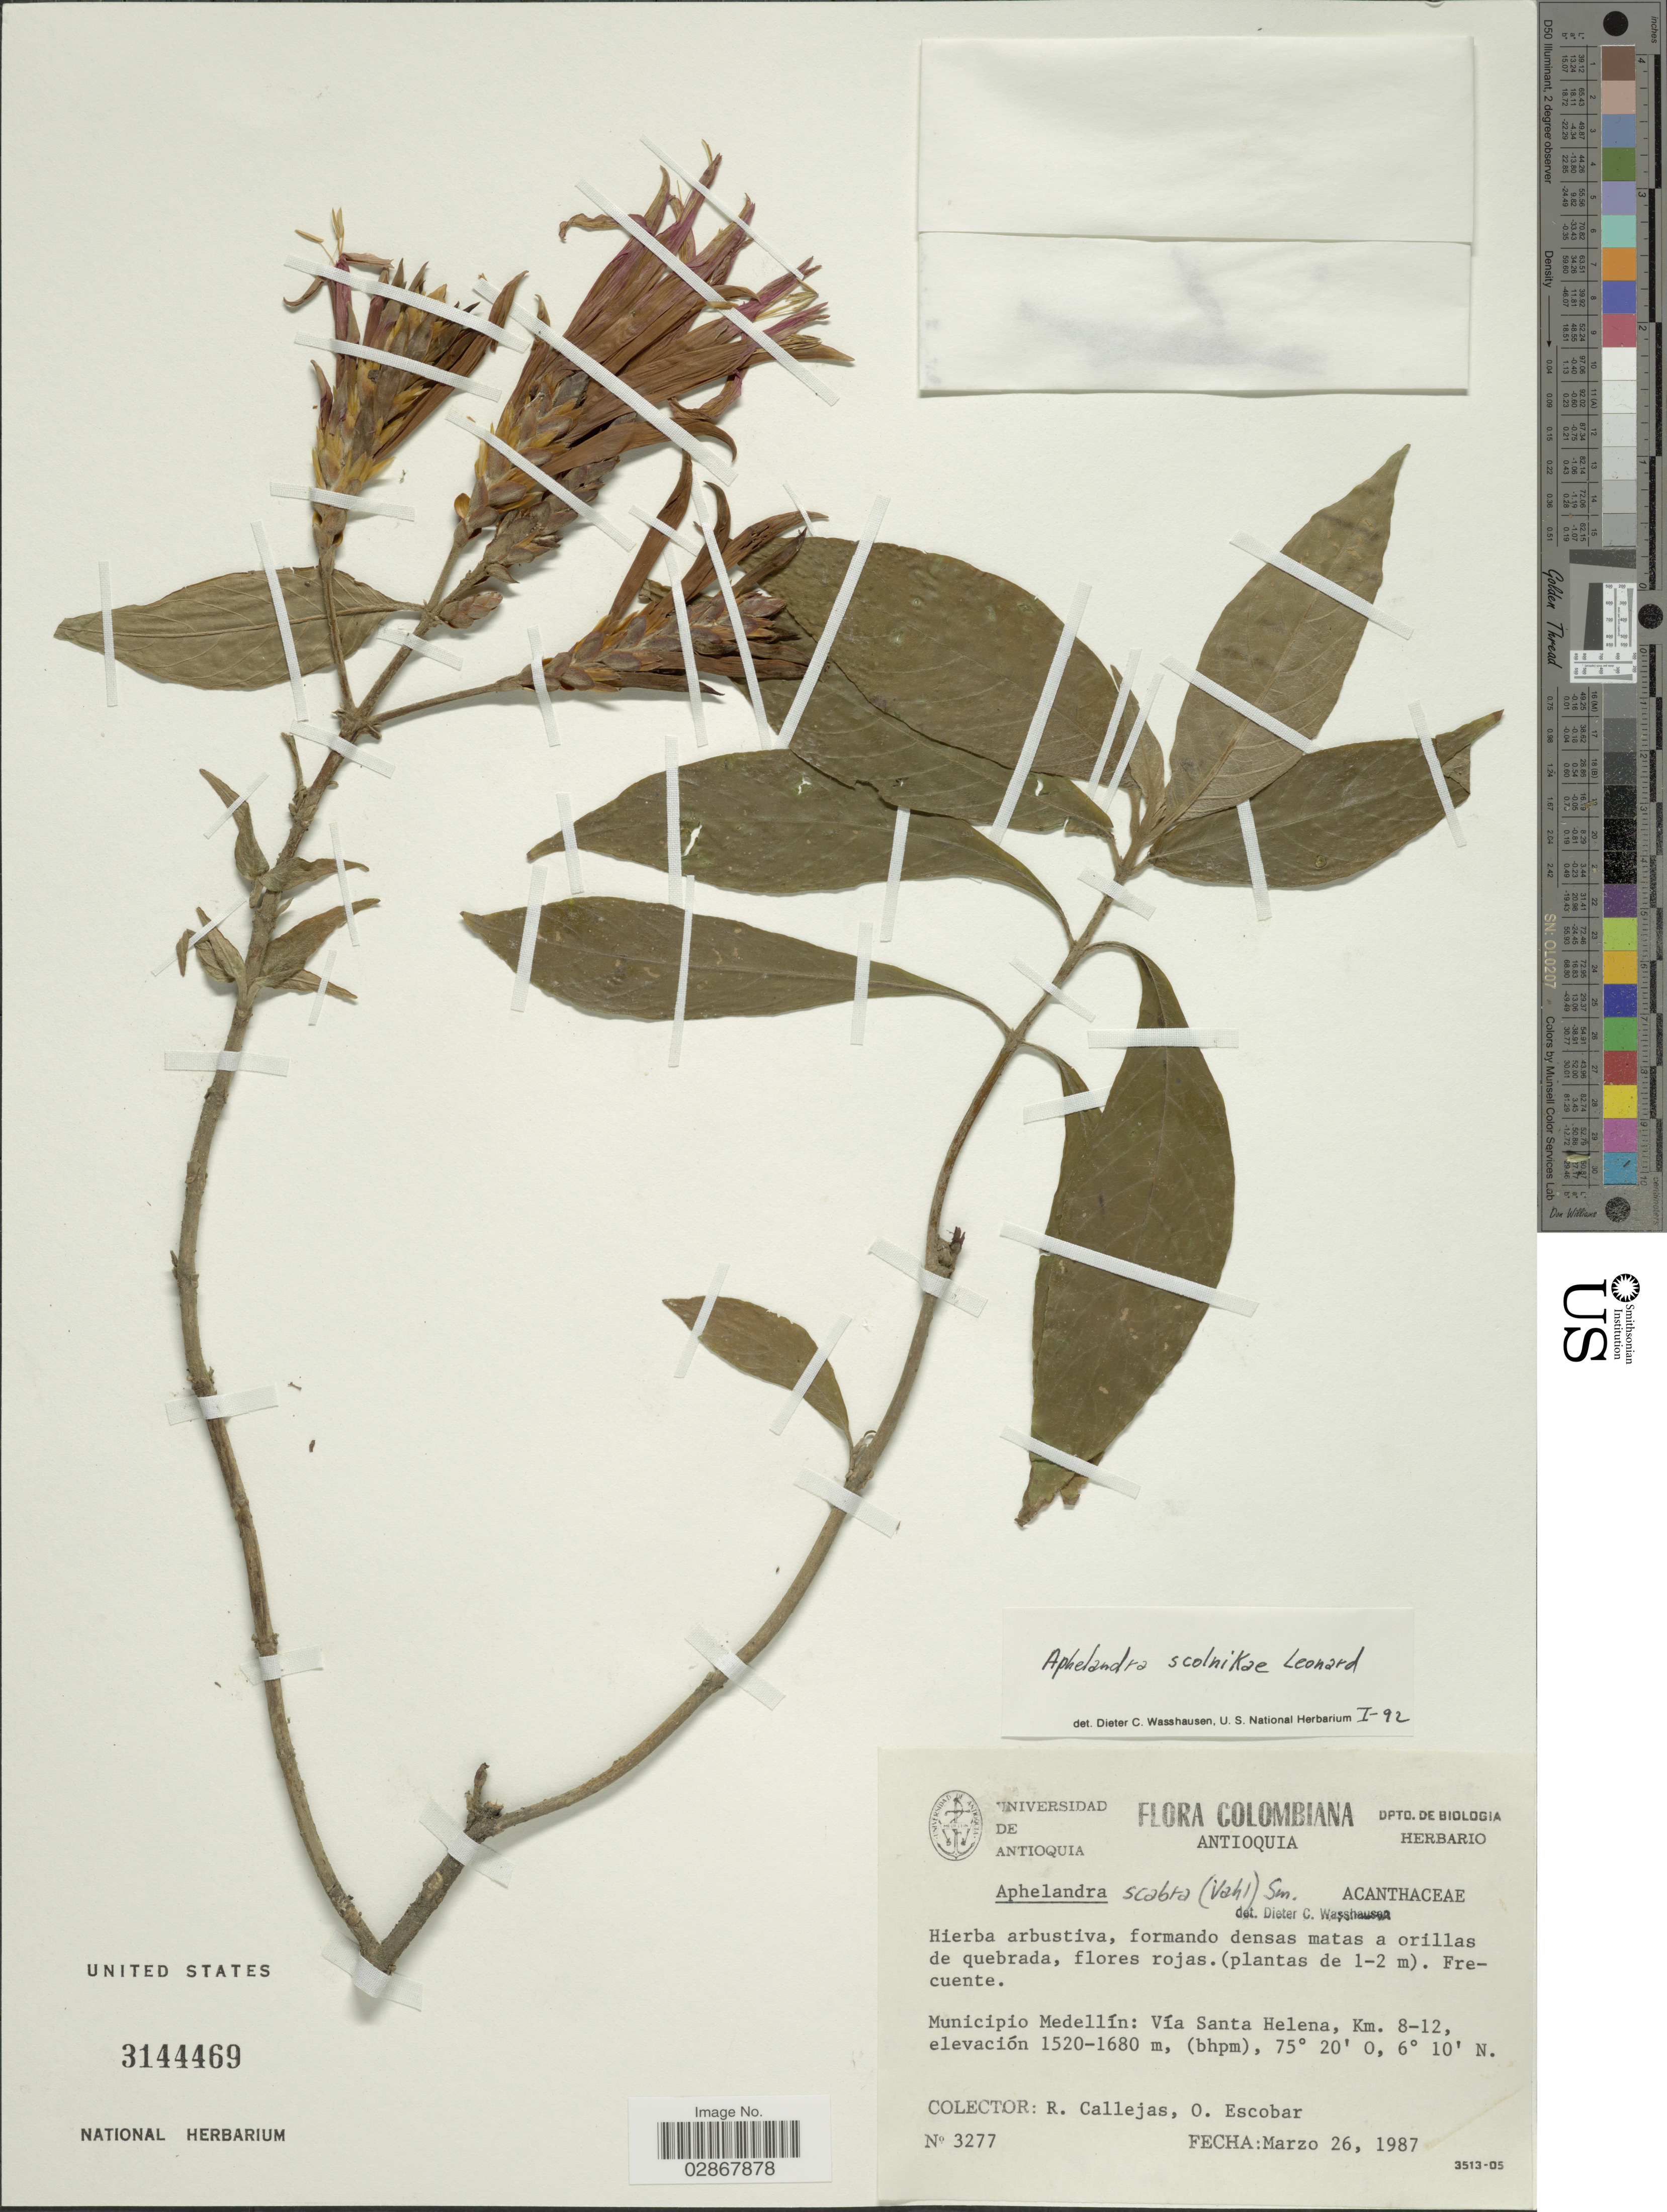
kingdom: Plantae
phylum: Tracheophyta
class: Magnoliopsida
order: Lamiales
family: Acanthaceae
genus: Aphelandra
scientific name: Aphelandra scolnikae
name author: Leonard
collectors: R. Callejas & O. Escobar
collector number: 3277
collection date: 1987-03-26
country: Colombia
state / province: Antioquia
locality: Municipio Medellín: Vía Santa Helena, Km. 8-12.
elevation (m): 1520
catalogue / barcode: US 3144469